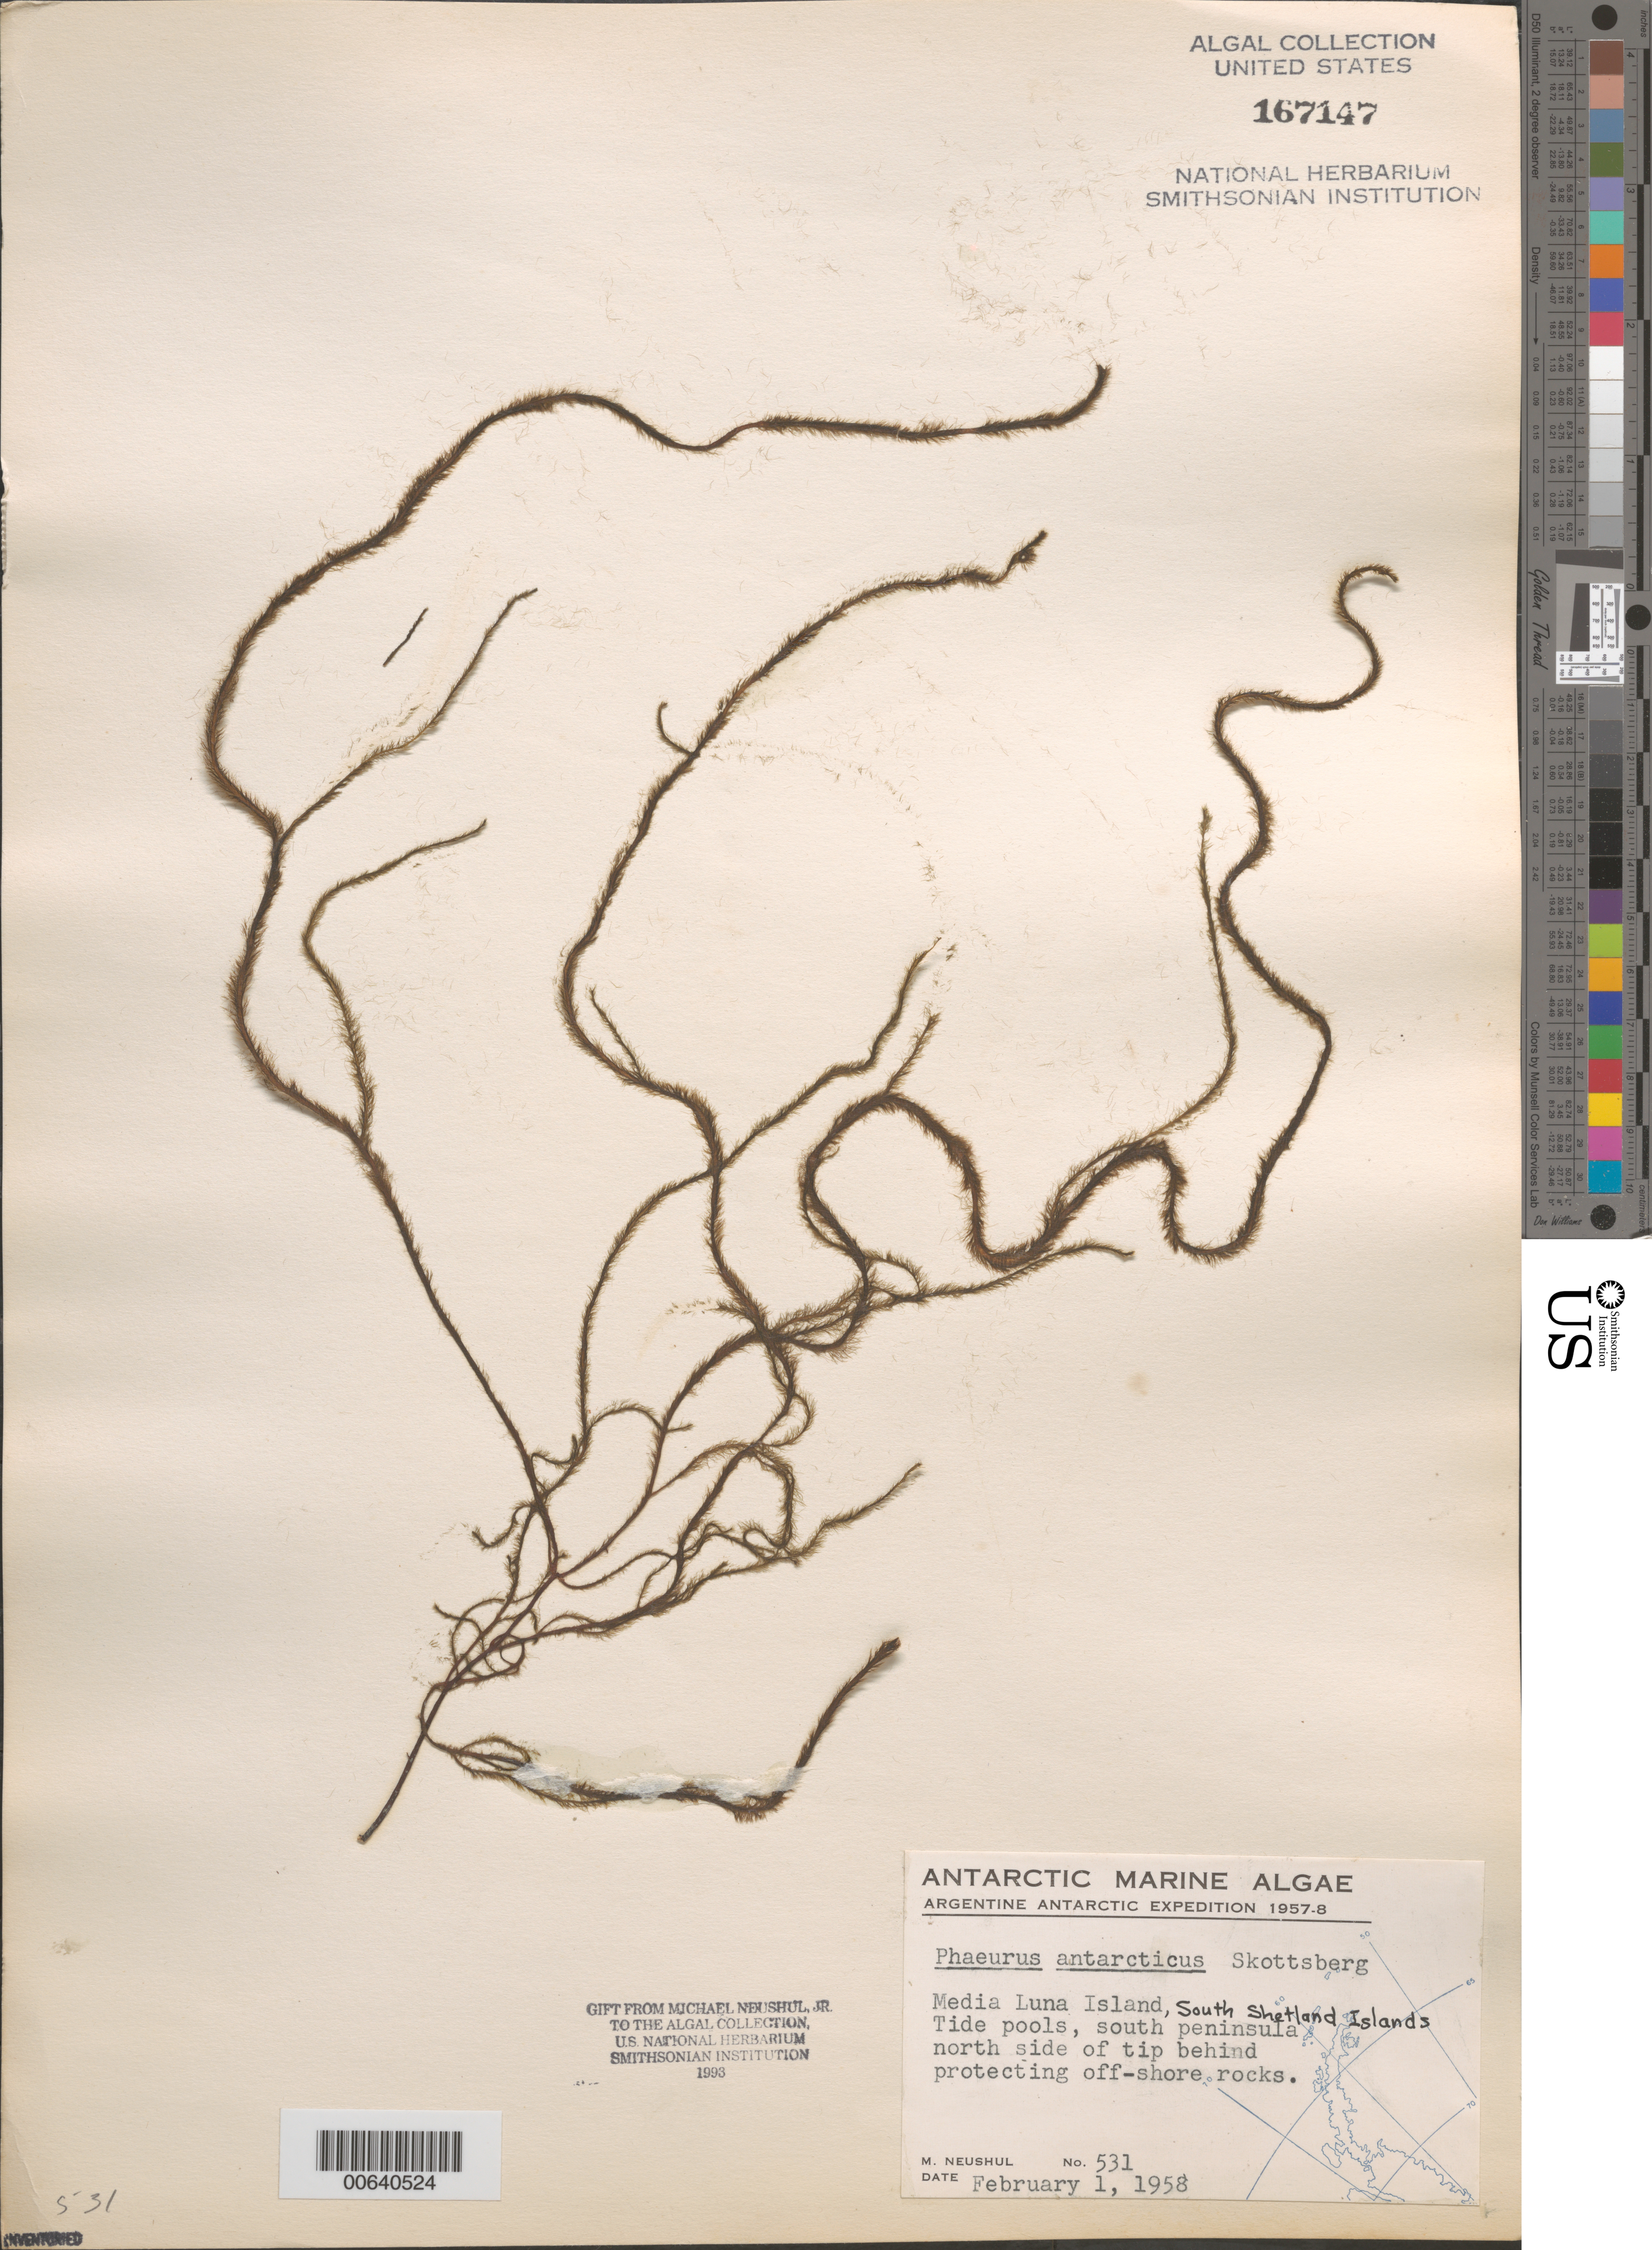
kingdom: Chromista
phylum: Ochrophyta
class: Phaeophyceae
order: Desmarestiales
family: Desmarestiaceae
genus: Phaeurus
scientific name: Phaeurus antarcticus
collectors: M. Neushul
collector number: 531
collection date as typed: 01 Feb 1958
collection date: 1958-02-01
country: Antarctica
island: Half Moon Island (Media Luna Island)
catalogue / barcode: US 167147